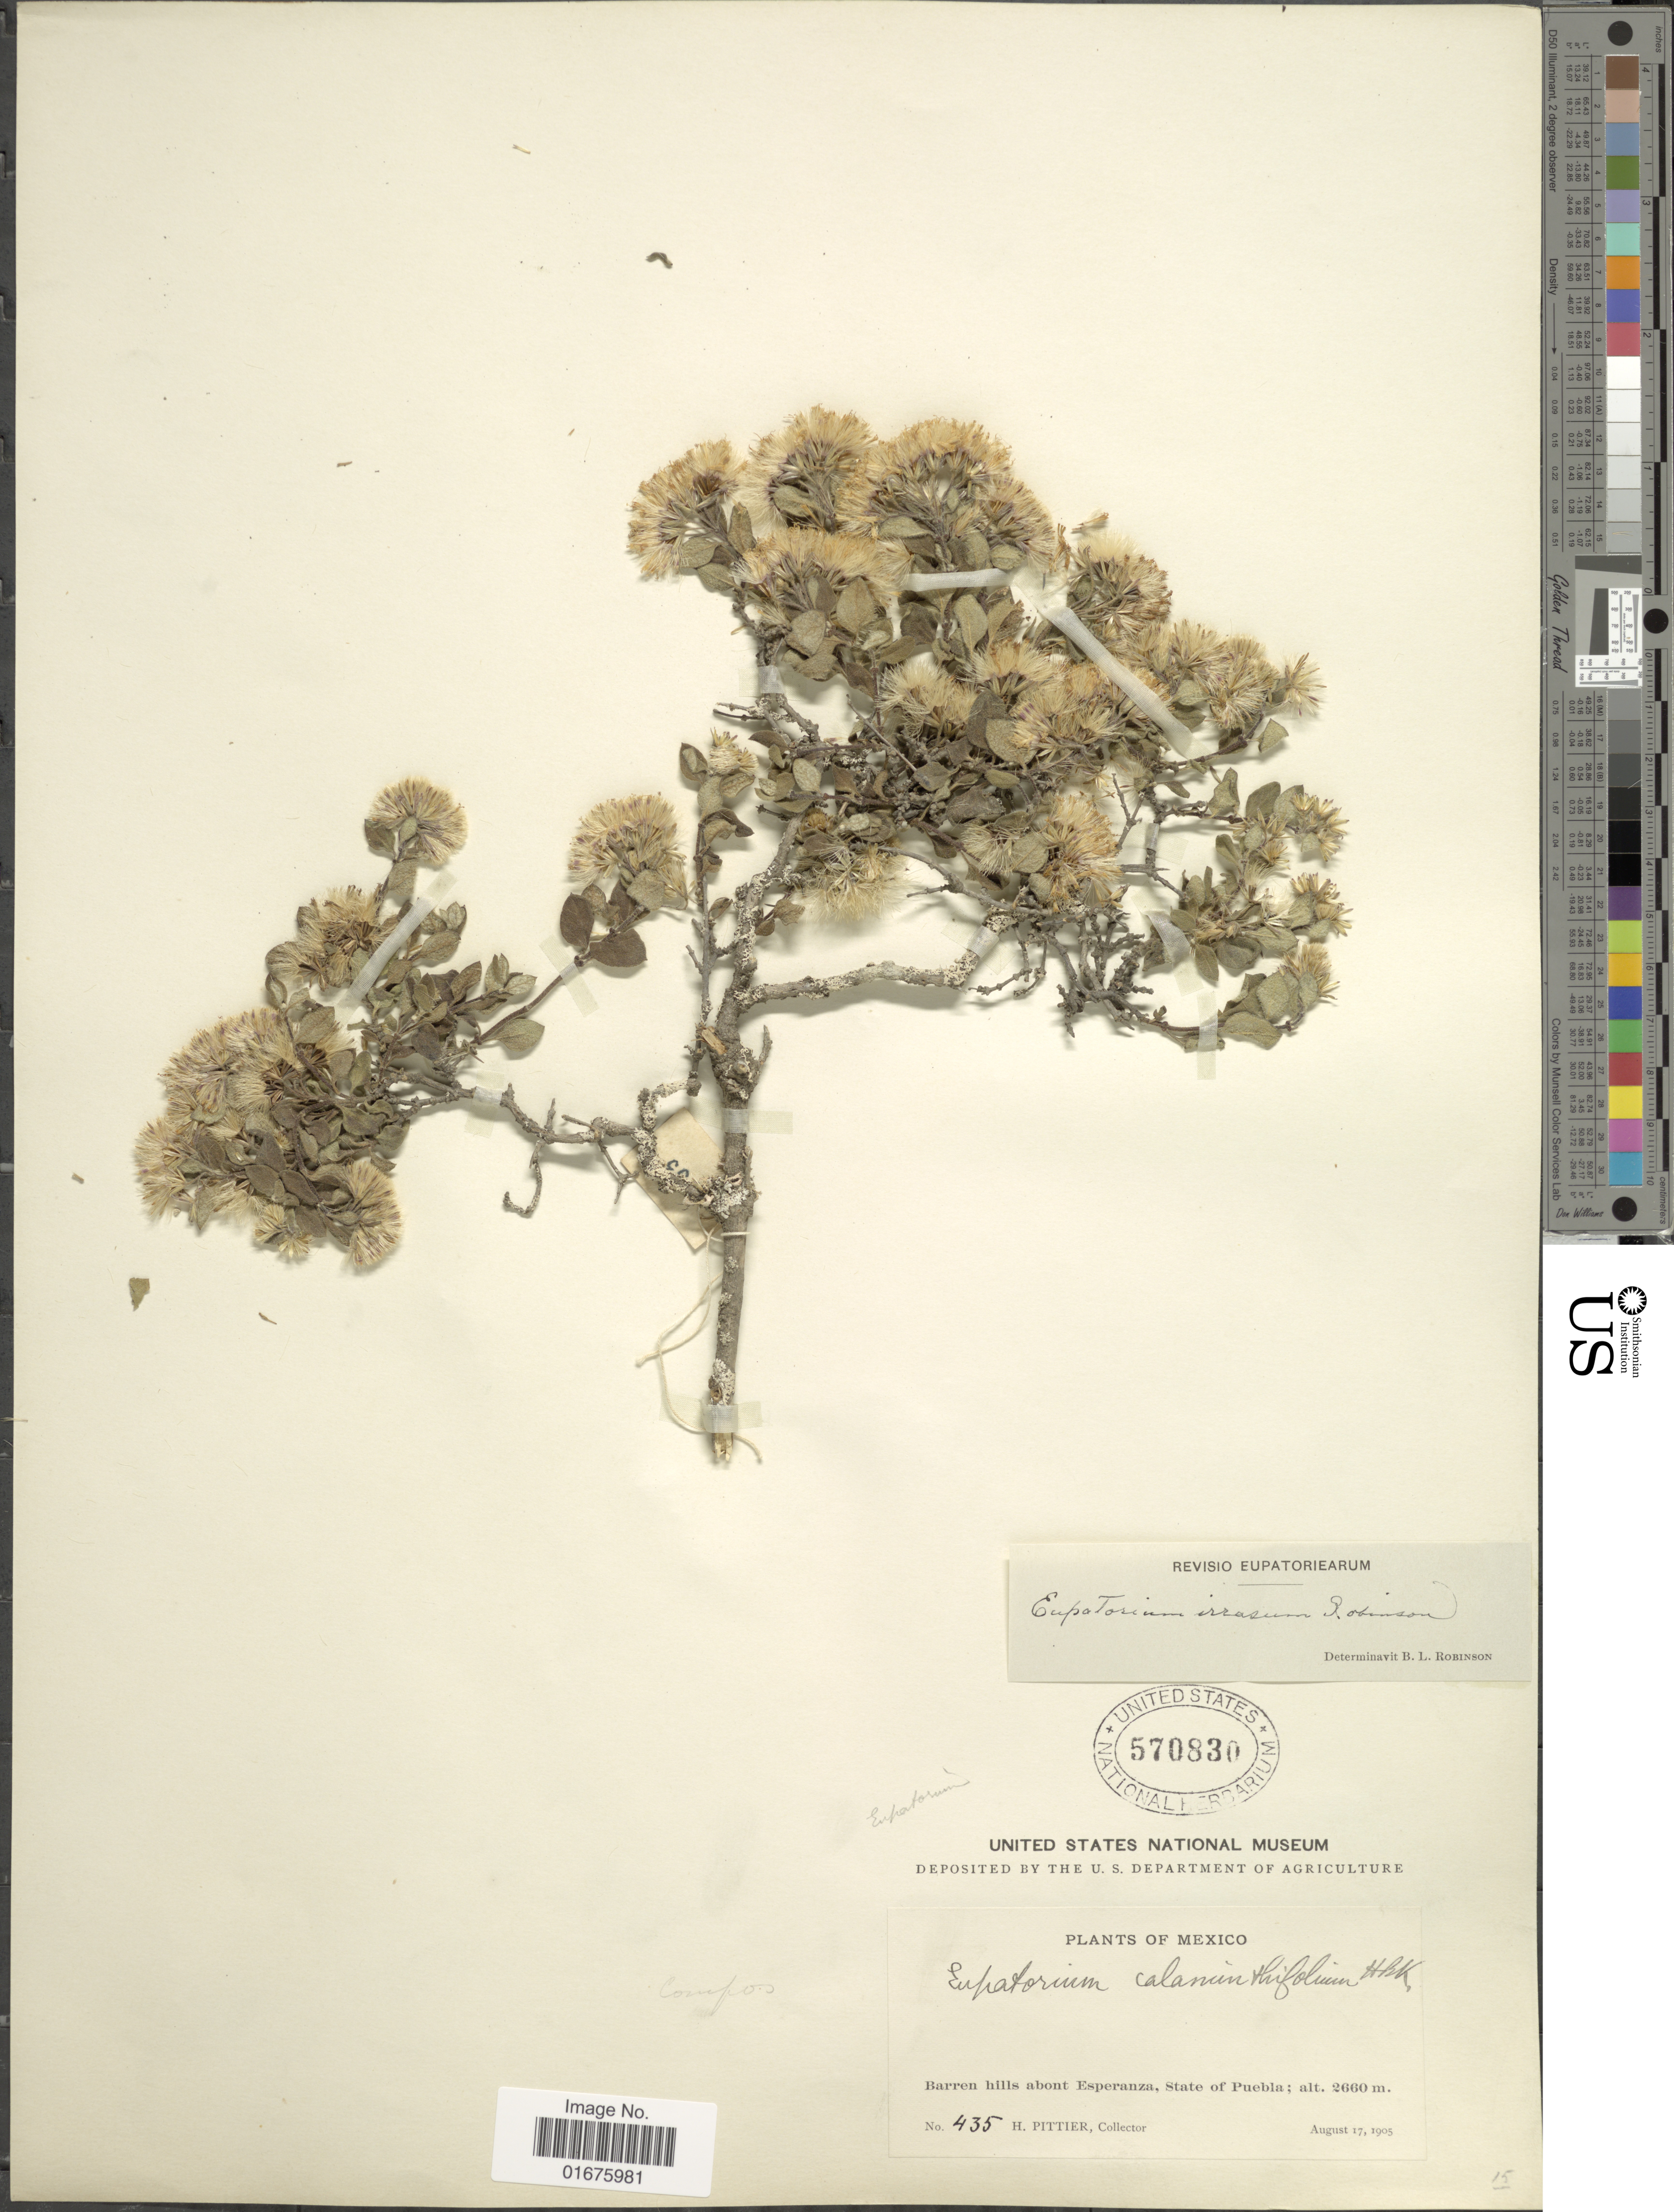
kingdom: Plantae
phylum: Tracheophyta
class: Magnoliopsida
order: Asterales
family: Asteraceae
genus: Ageratina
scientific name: Ageratina irrasa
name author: (B.L. Rob.) R.M. King & H. Rob.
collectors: H. F. Pittier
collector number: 435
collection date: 1905-08-17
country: Mexico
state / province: Puebla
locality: Barren Hills about Esperanza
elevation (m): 2660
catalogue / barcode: US 570830